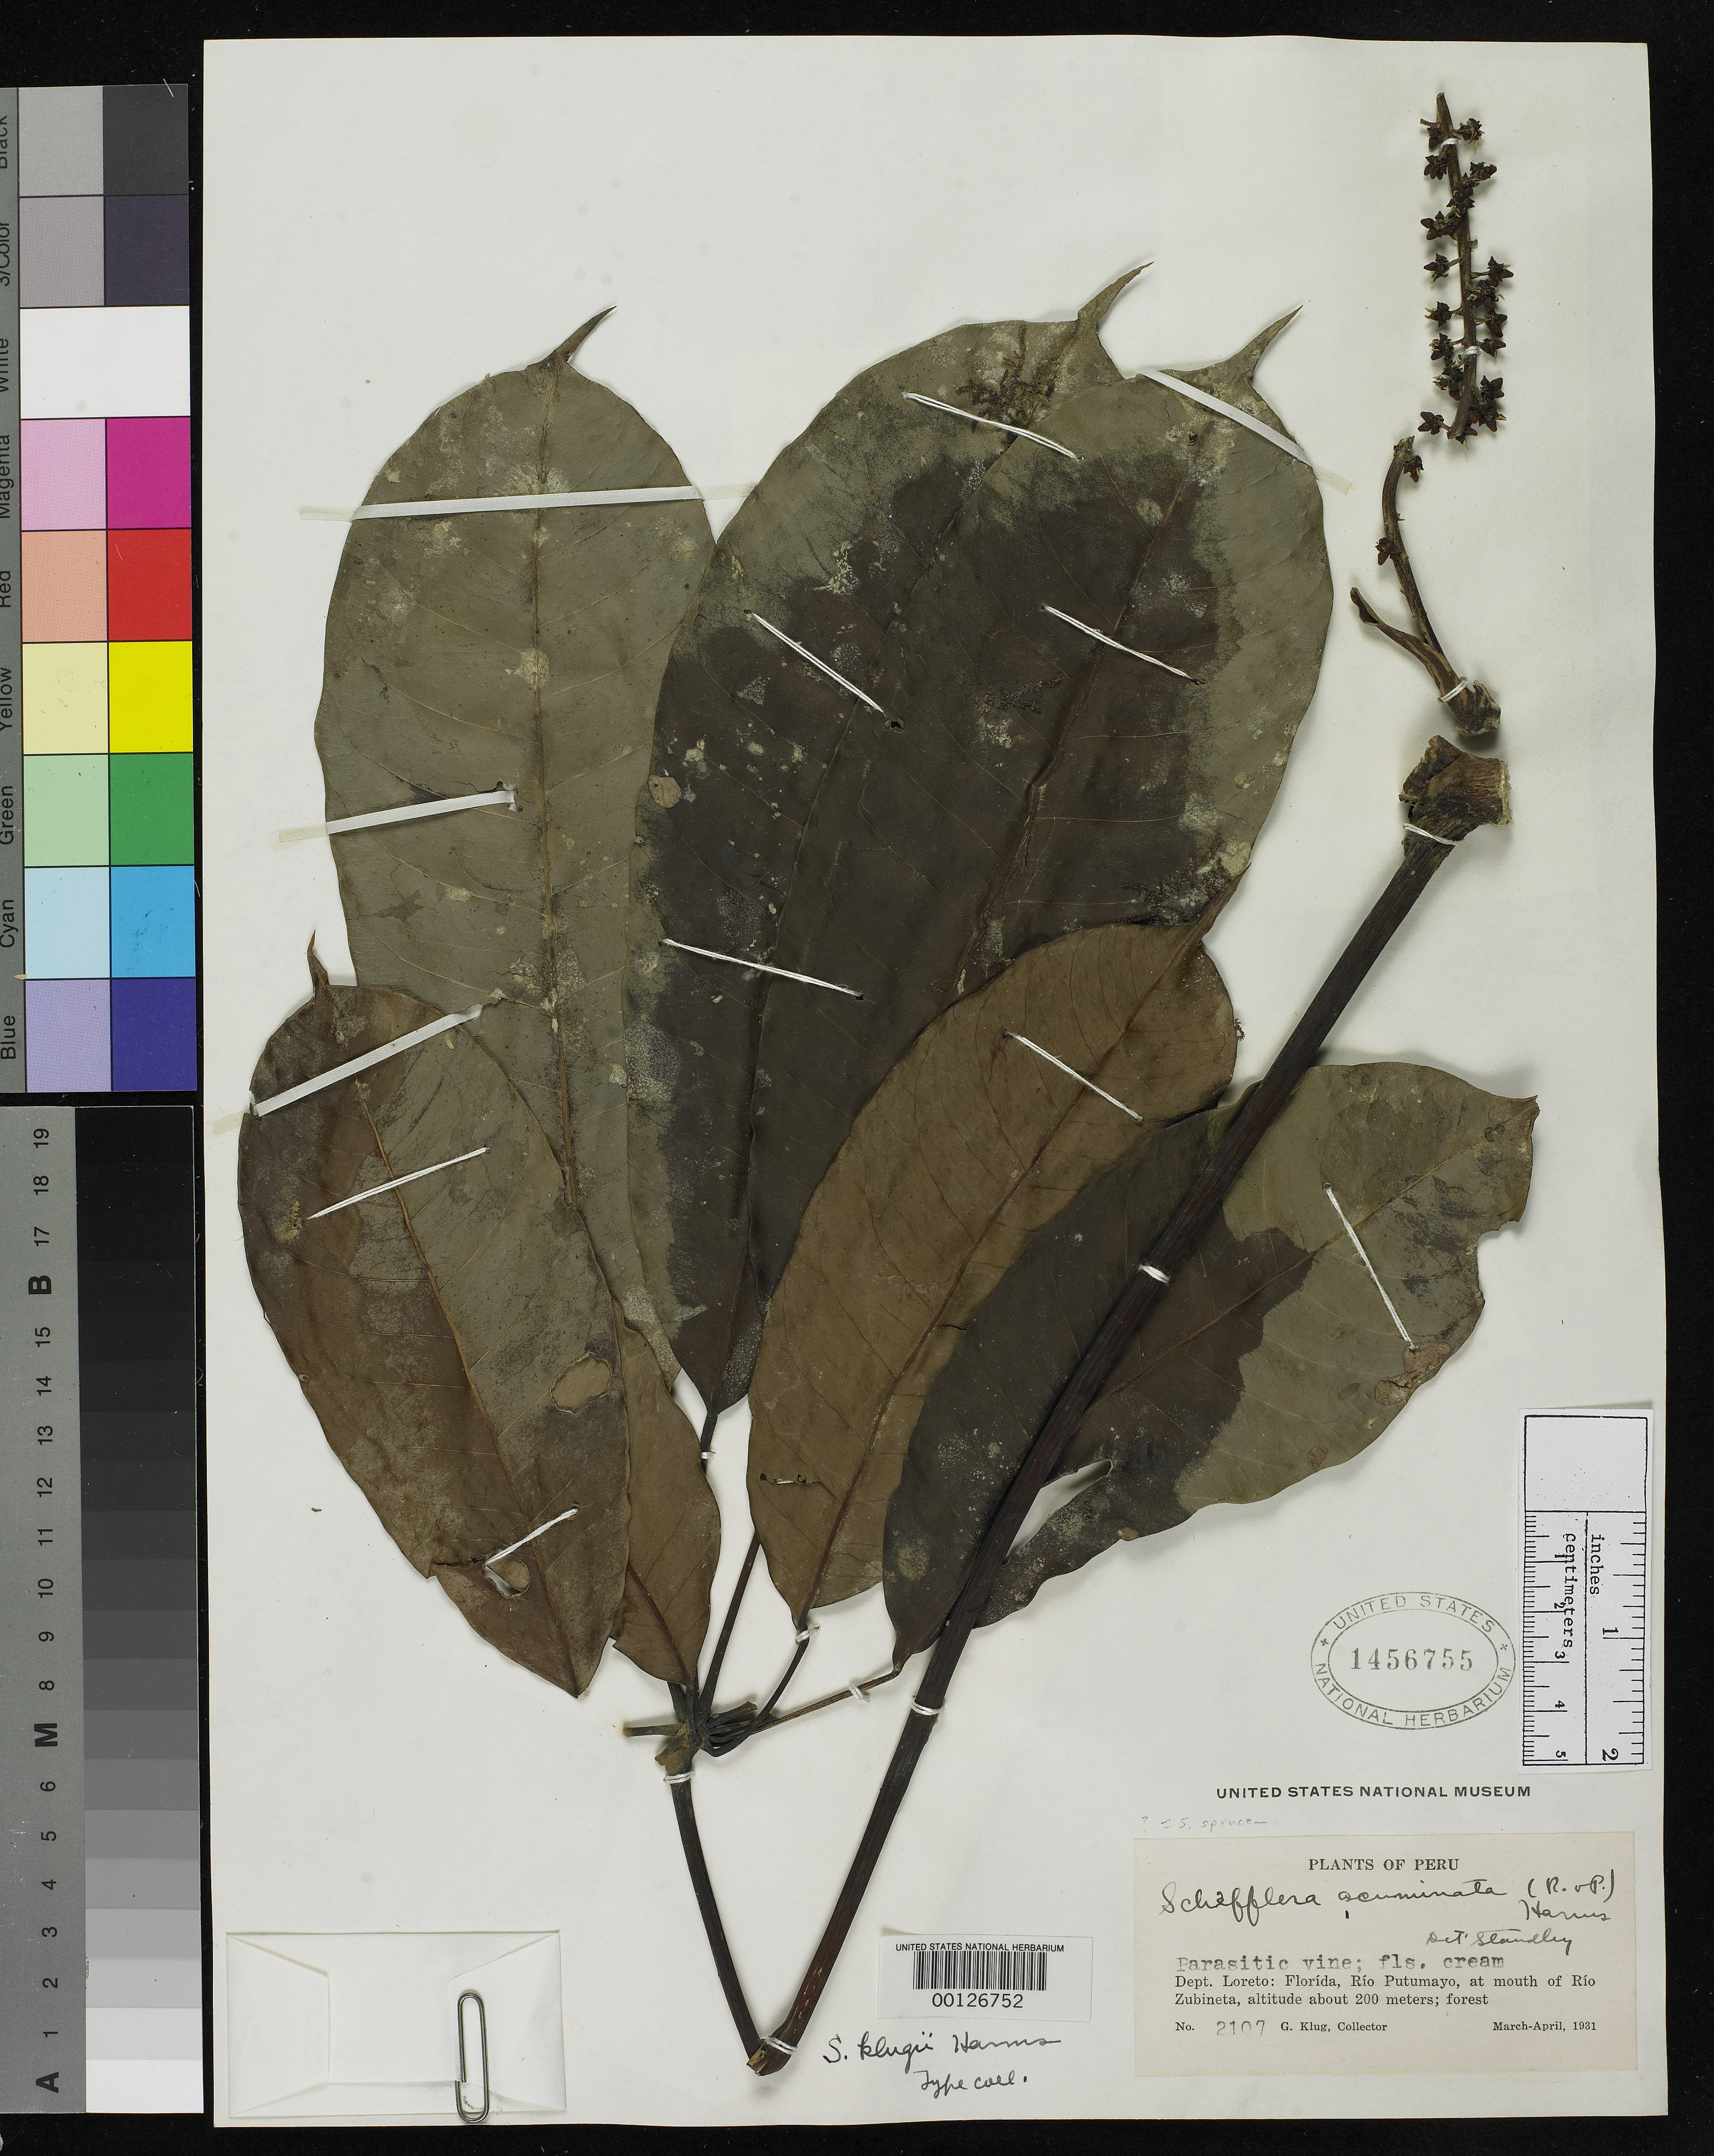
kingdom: Plantae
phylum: Tracheophyta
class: Magnoliopsida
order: Apiales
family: Araliaceae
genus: Schefflera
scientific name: Schefflera klugii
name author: Harms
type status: Isotype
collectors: G. Klug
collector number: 2107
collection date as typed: Mar 1931 to -- Apr 1931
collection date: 1931-03/1931-04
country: Peru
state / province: Loreto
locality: Florida, Rio Putumayo, mouth of Rio Zubineta.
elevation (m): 200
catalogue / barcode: US 1456755